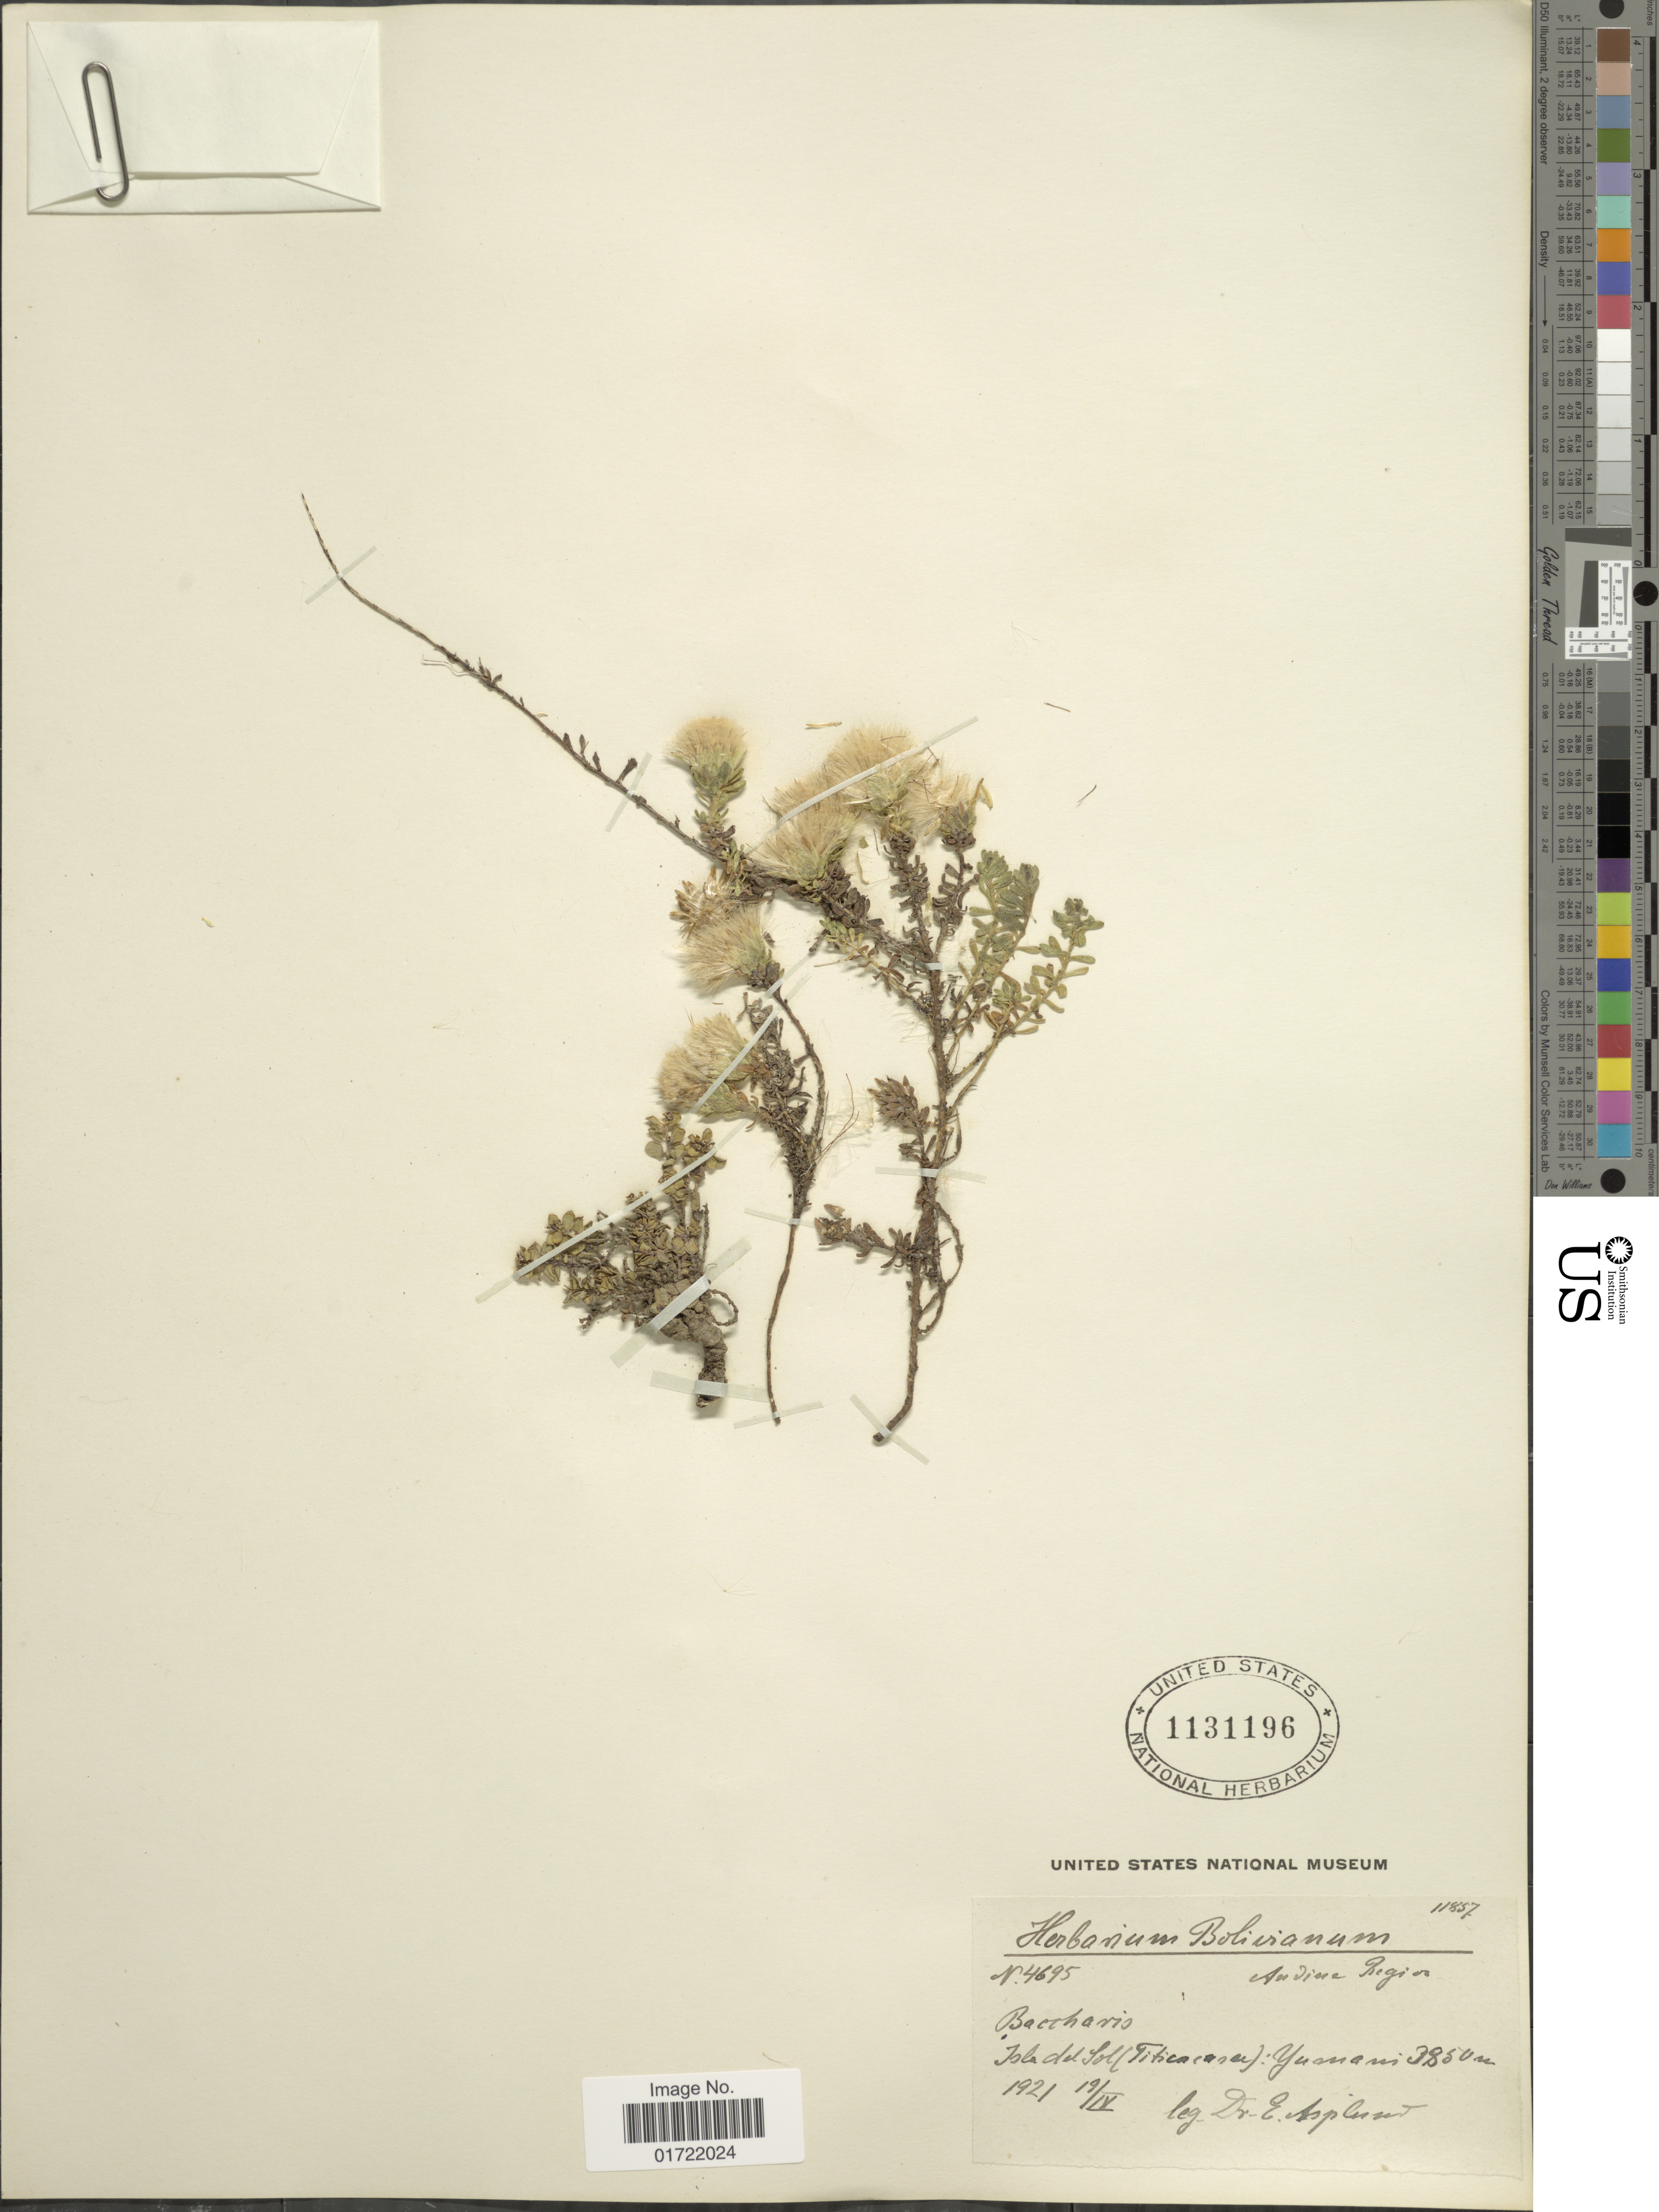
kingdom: Plantae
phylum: Tracheophyta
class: Magnoliopsida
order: Asterales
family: Asteraceae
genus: Baccharis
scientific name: Baccharis caespitosa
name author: (Ruiz & Pav.) Pers.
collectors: E. Asplund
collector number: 4695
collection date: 1921-09-19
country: Bolivia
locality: Isla del Sol (Titicaca): Yuanami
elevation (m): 3850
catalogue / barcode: US 1131196